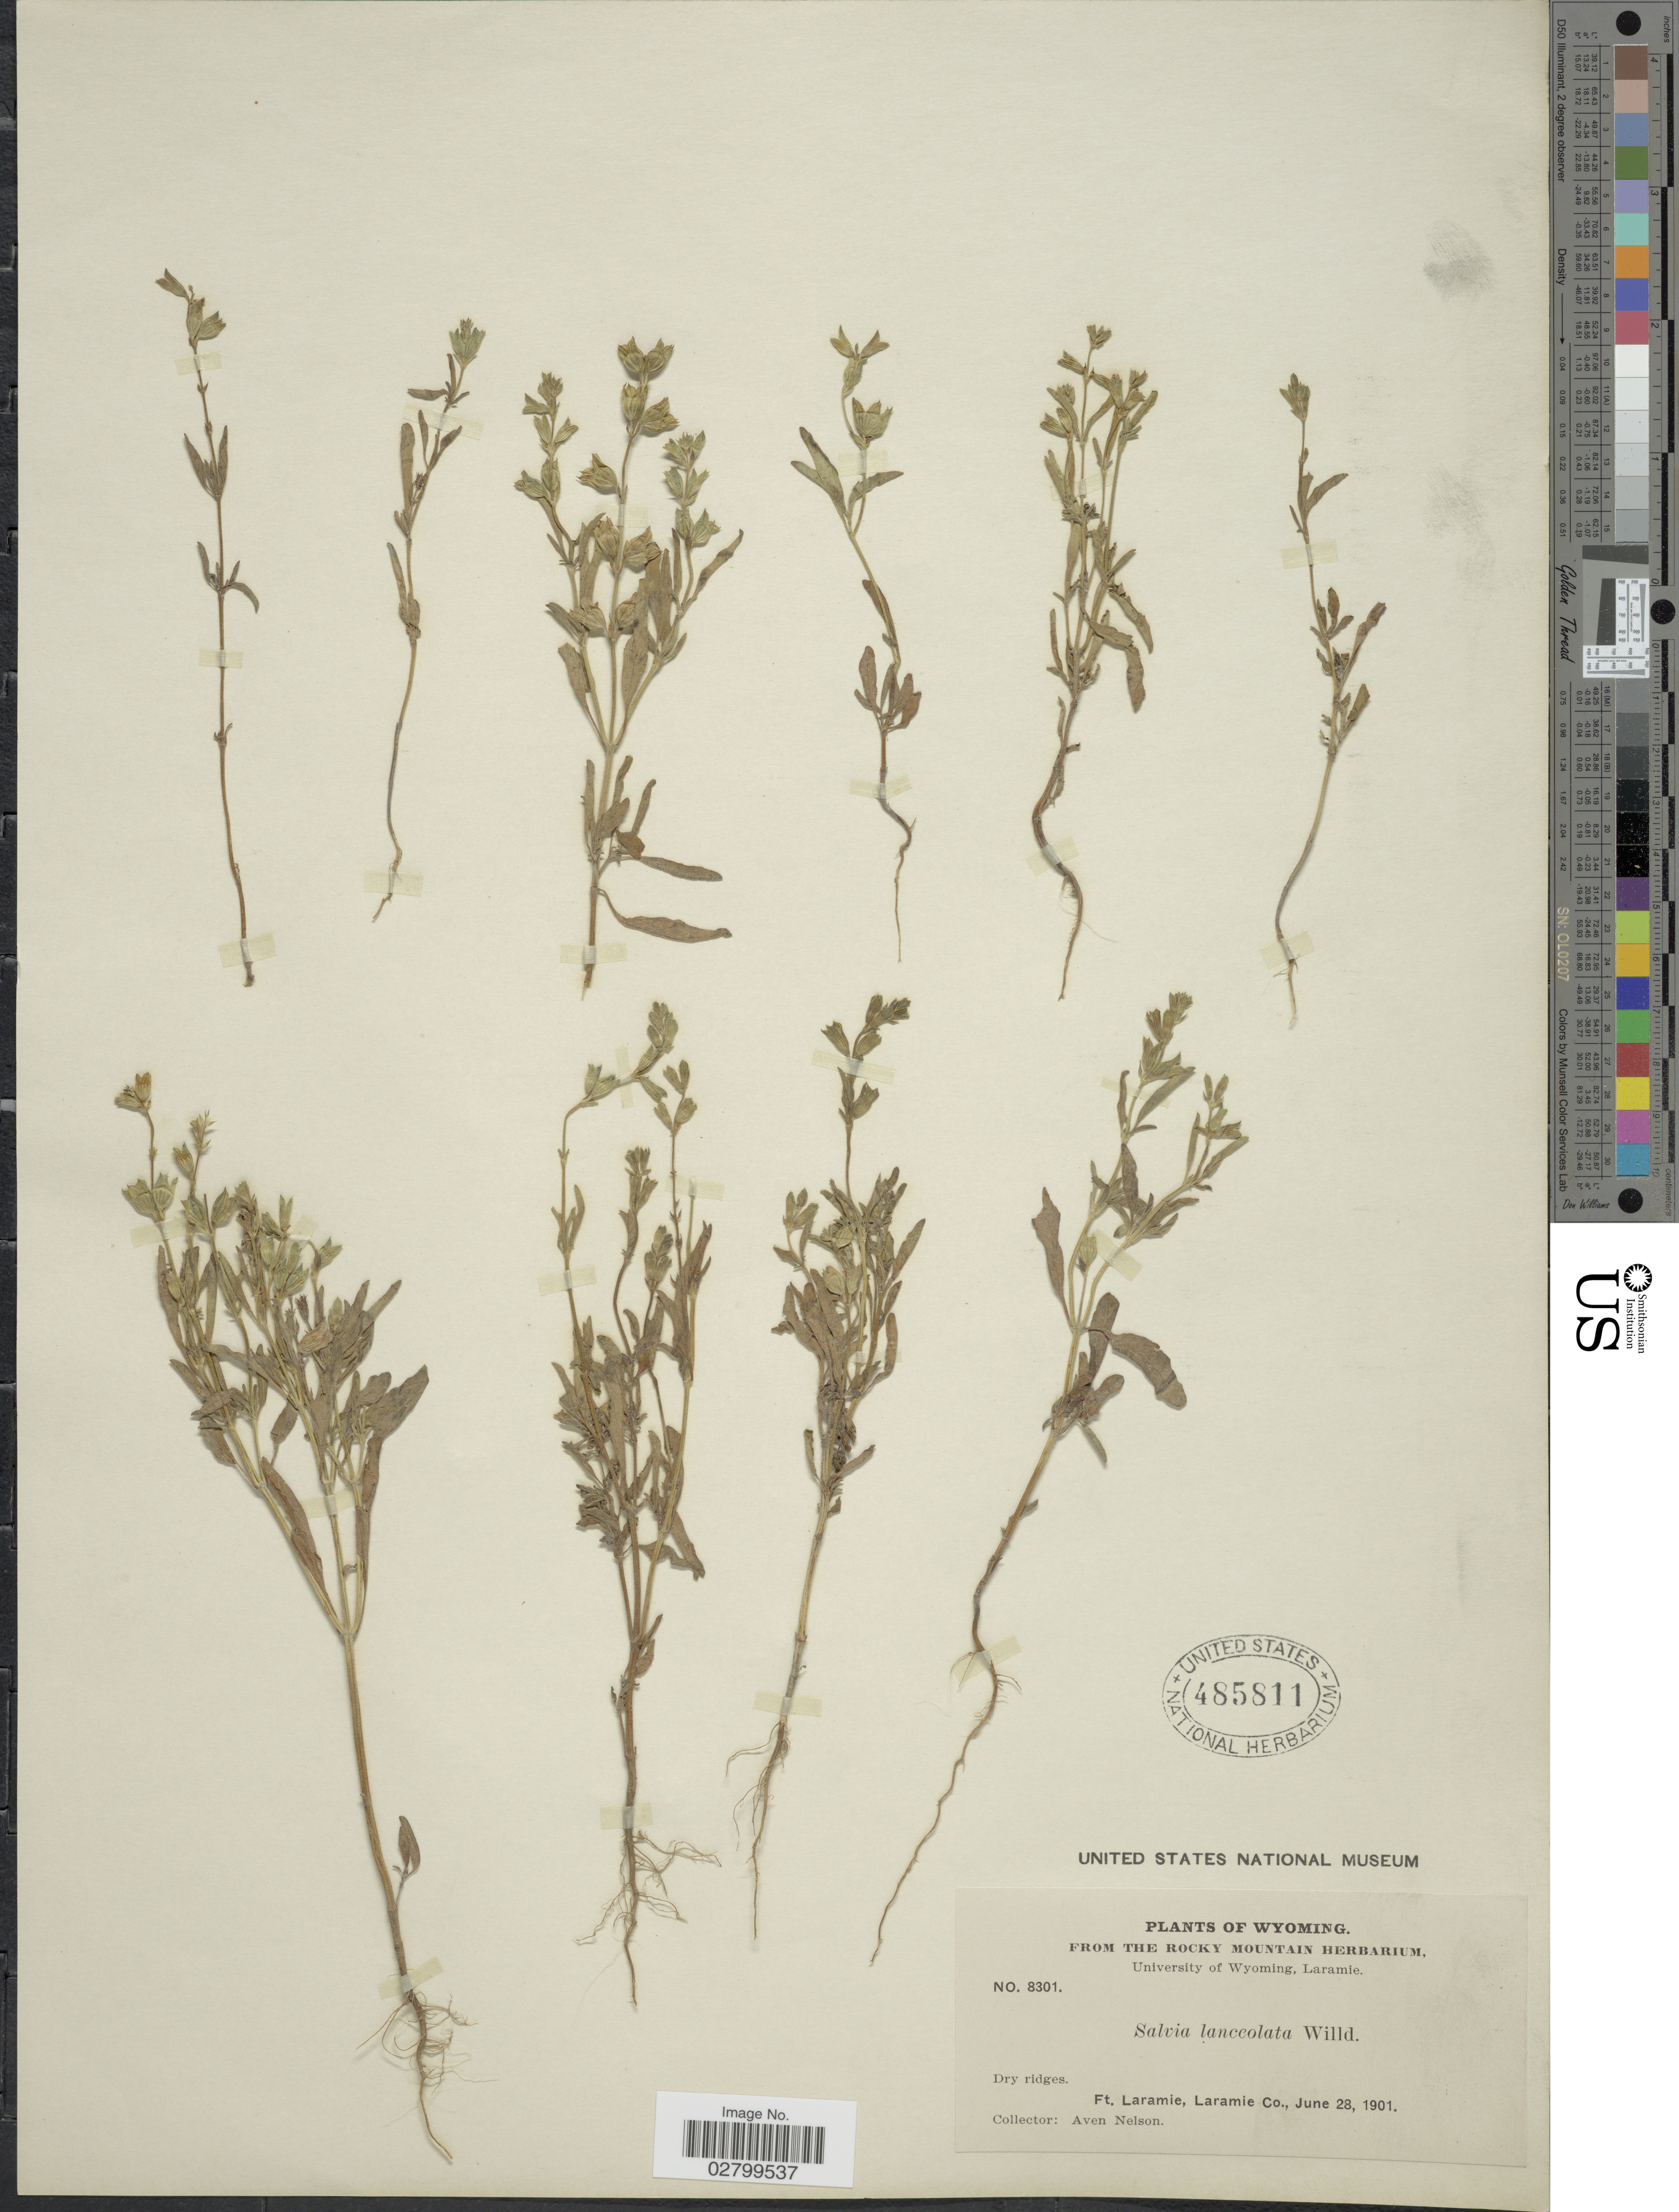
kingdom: Plantae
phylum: Tracheophyta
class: Magnoliopsida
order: Lamiales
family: Lamiaceae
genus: Salvia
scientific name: Salvia lanceolata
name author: Brouss.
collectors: A. Nelson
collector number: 8301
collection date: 1901-06-28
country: United States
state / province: Wyoming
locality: Ft. Laramie, Laramie Co.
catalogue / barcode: US 485811